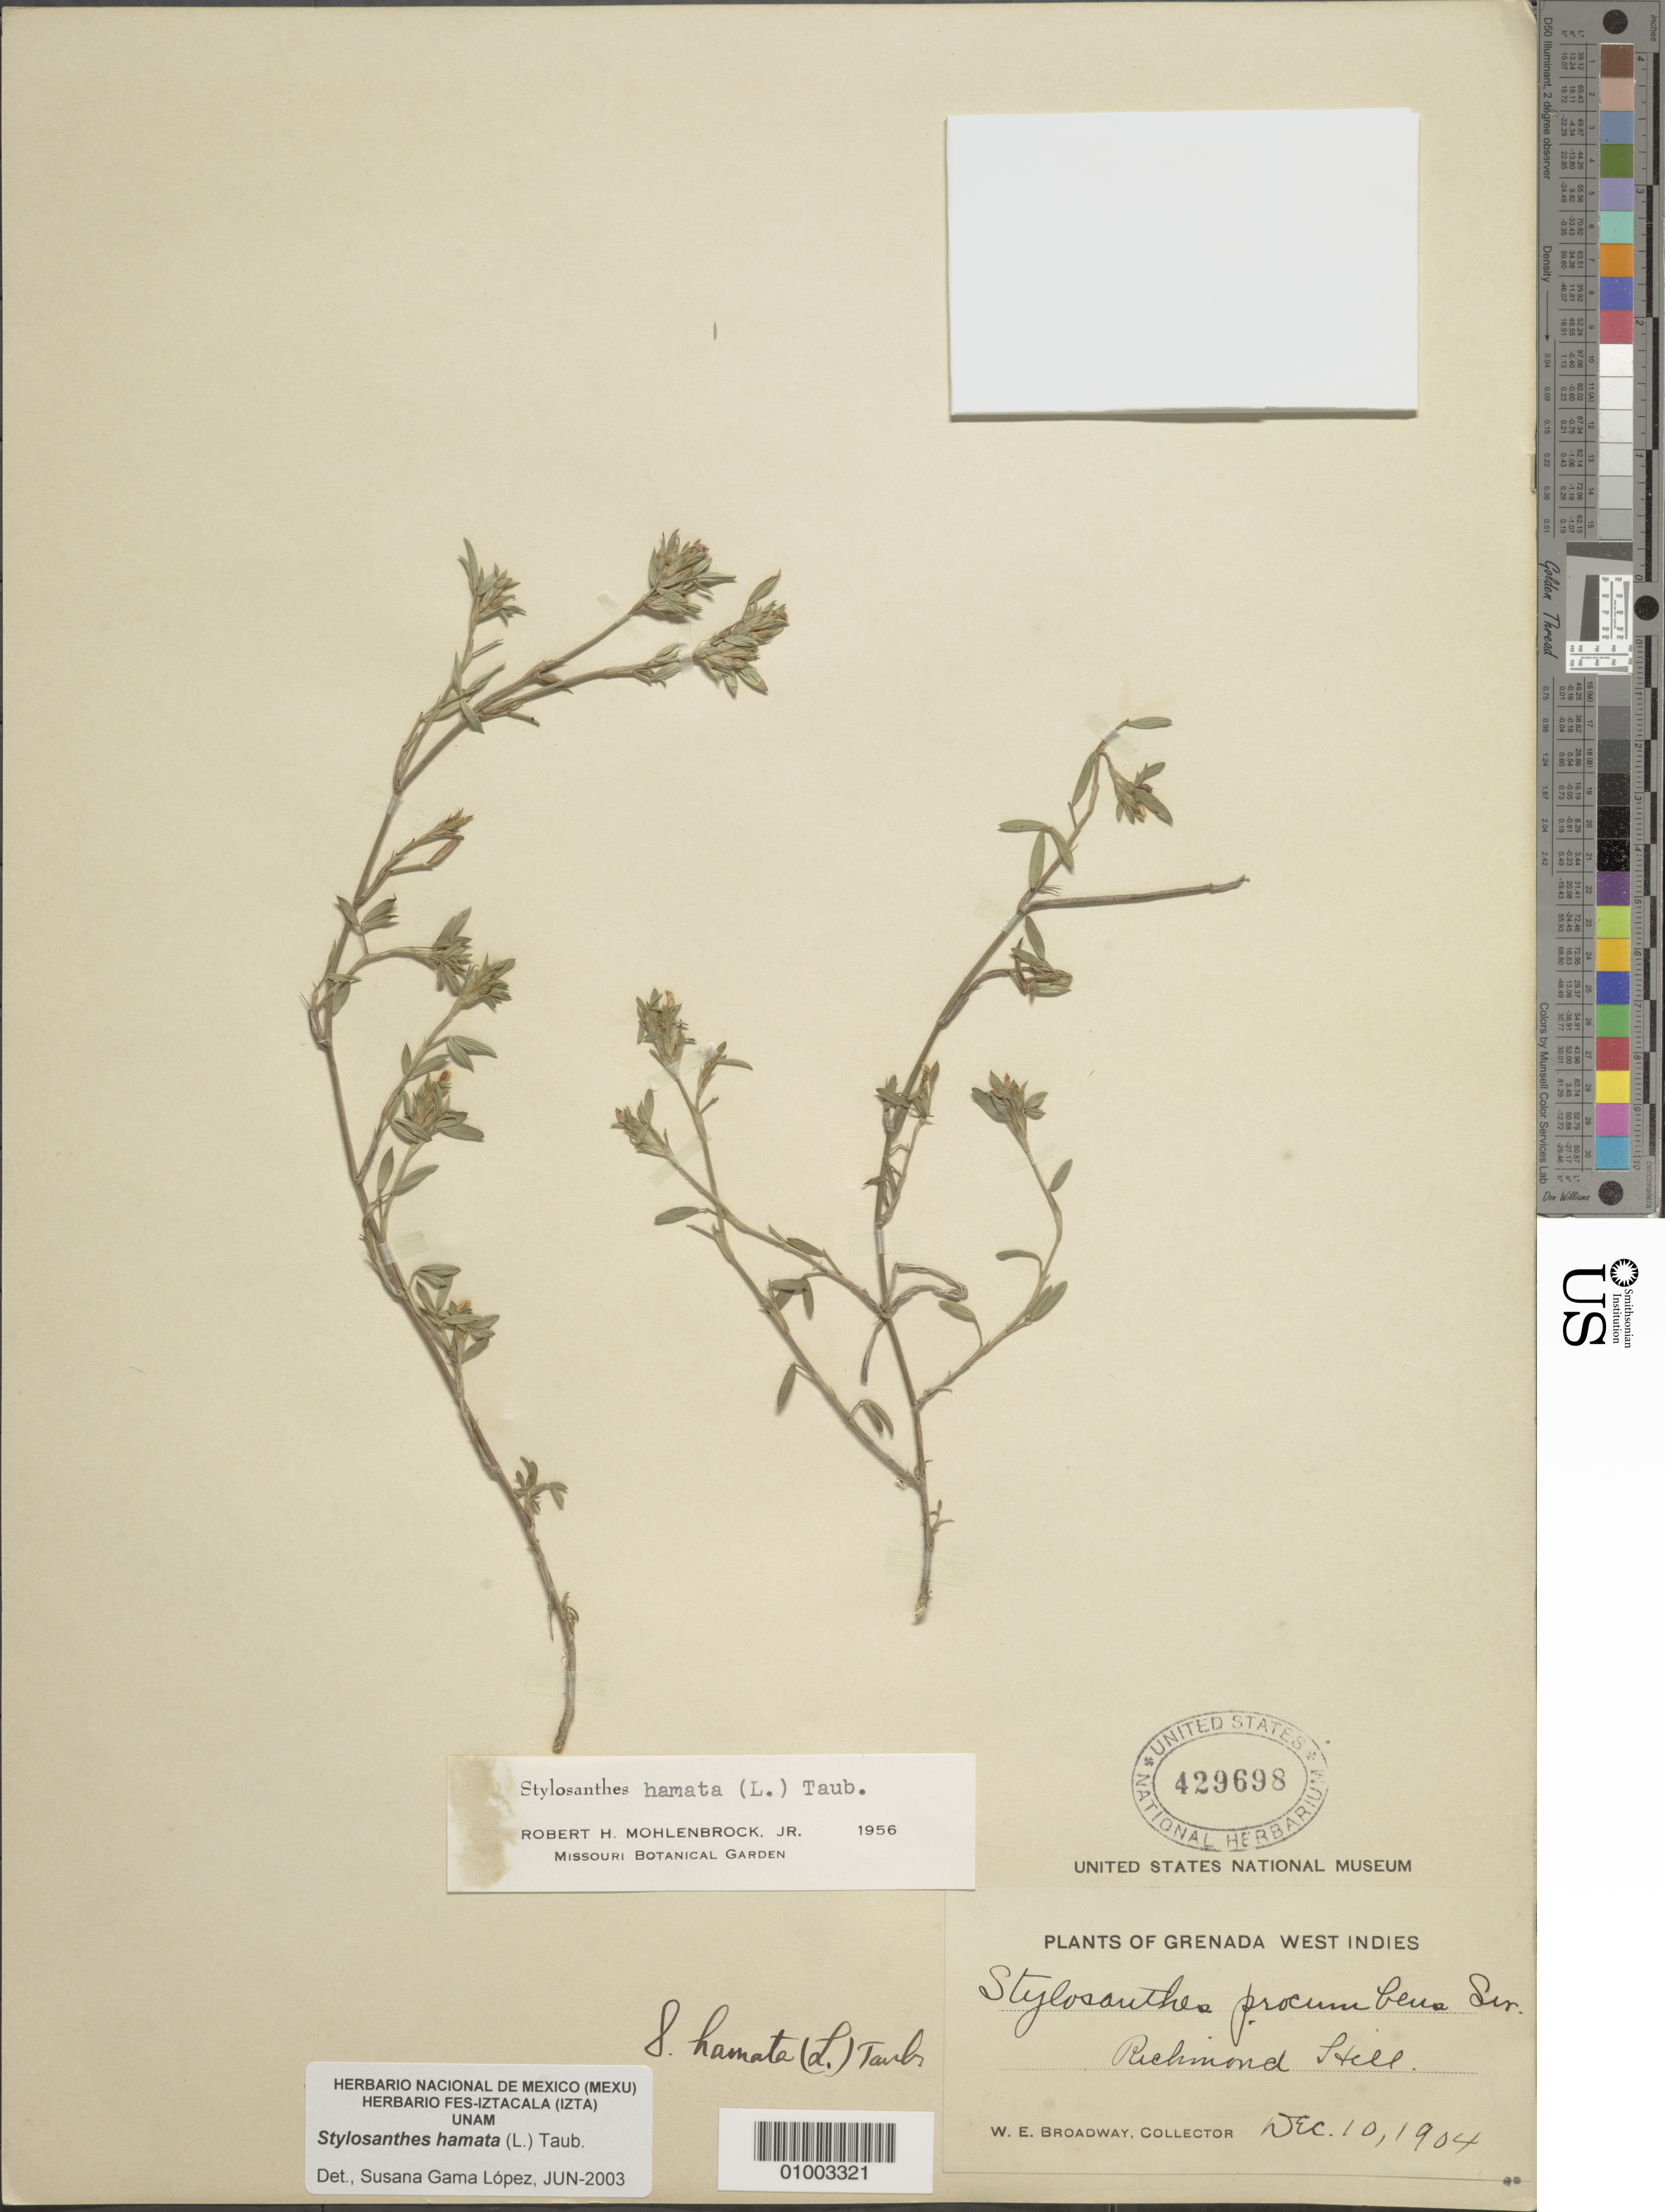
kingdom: Plantae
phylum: Tracheophyta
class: Magnoliopsida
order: Fabales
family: Fabaceae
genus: Stylosanthes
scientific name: Stylosanthes hamata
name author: (L.) Taub.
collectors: W. E. Broadway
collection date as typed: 10 Dec 1904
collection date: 1904-12-10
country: Grenada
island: Grenada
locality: Richmond Hill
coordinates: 0 N, 0 E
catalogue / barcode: US 429698